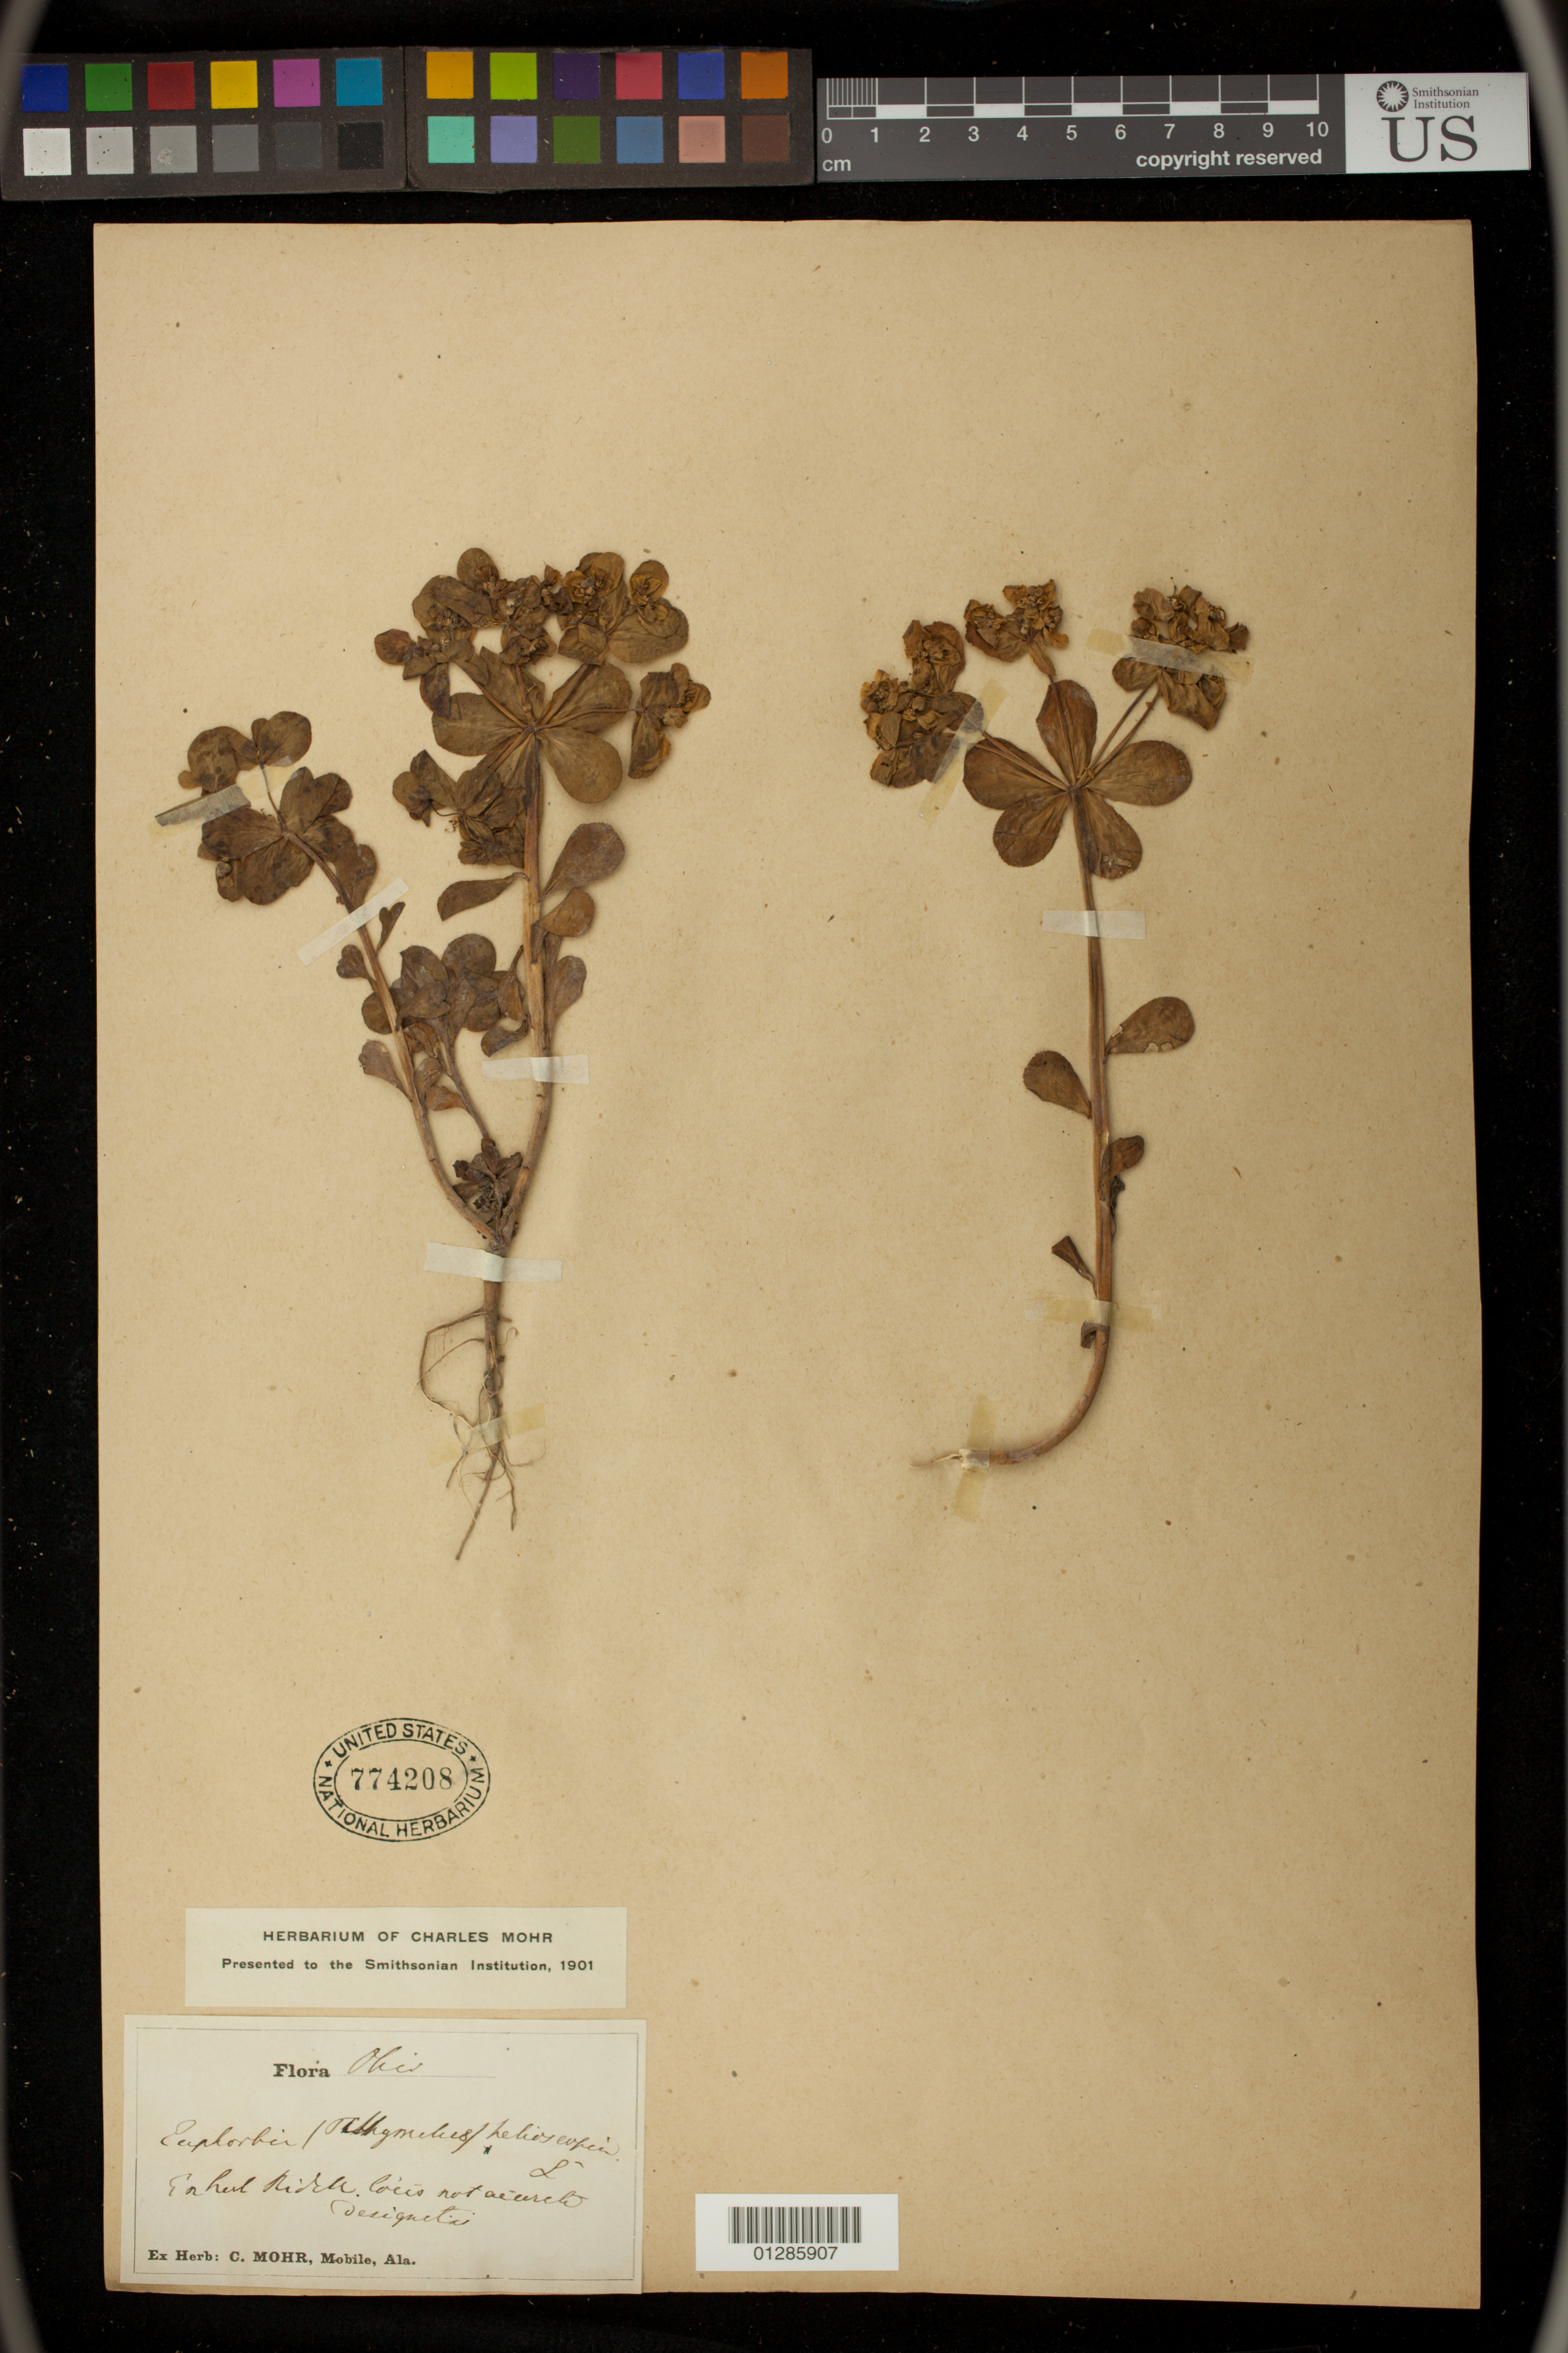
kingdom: Plantae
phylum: Tracheophyta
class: Magnoliopsida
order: Malpighiales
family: Euphorbiaceae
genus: Euphorbia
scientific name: Euphorbia helioscopia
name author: L.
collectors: ex herb. C. Mohr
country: United States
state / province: Ohio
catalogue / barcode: US 774208